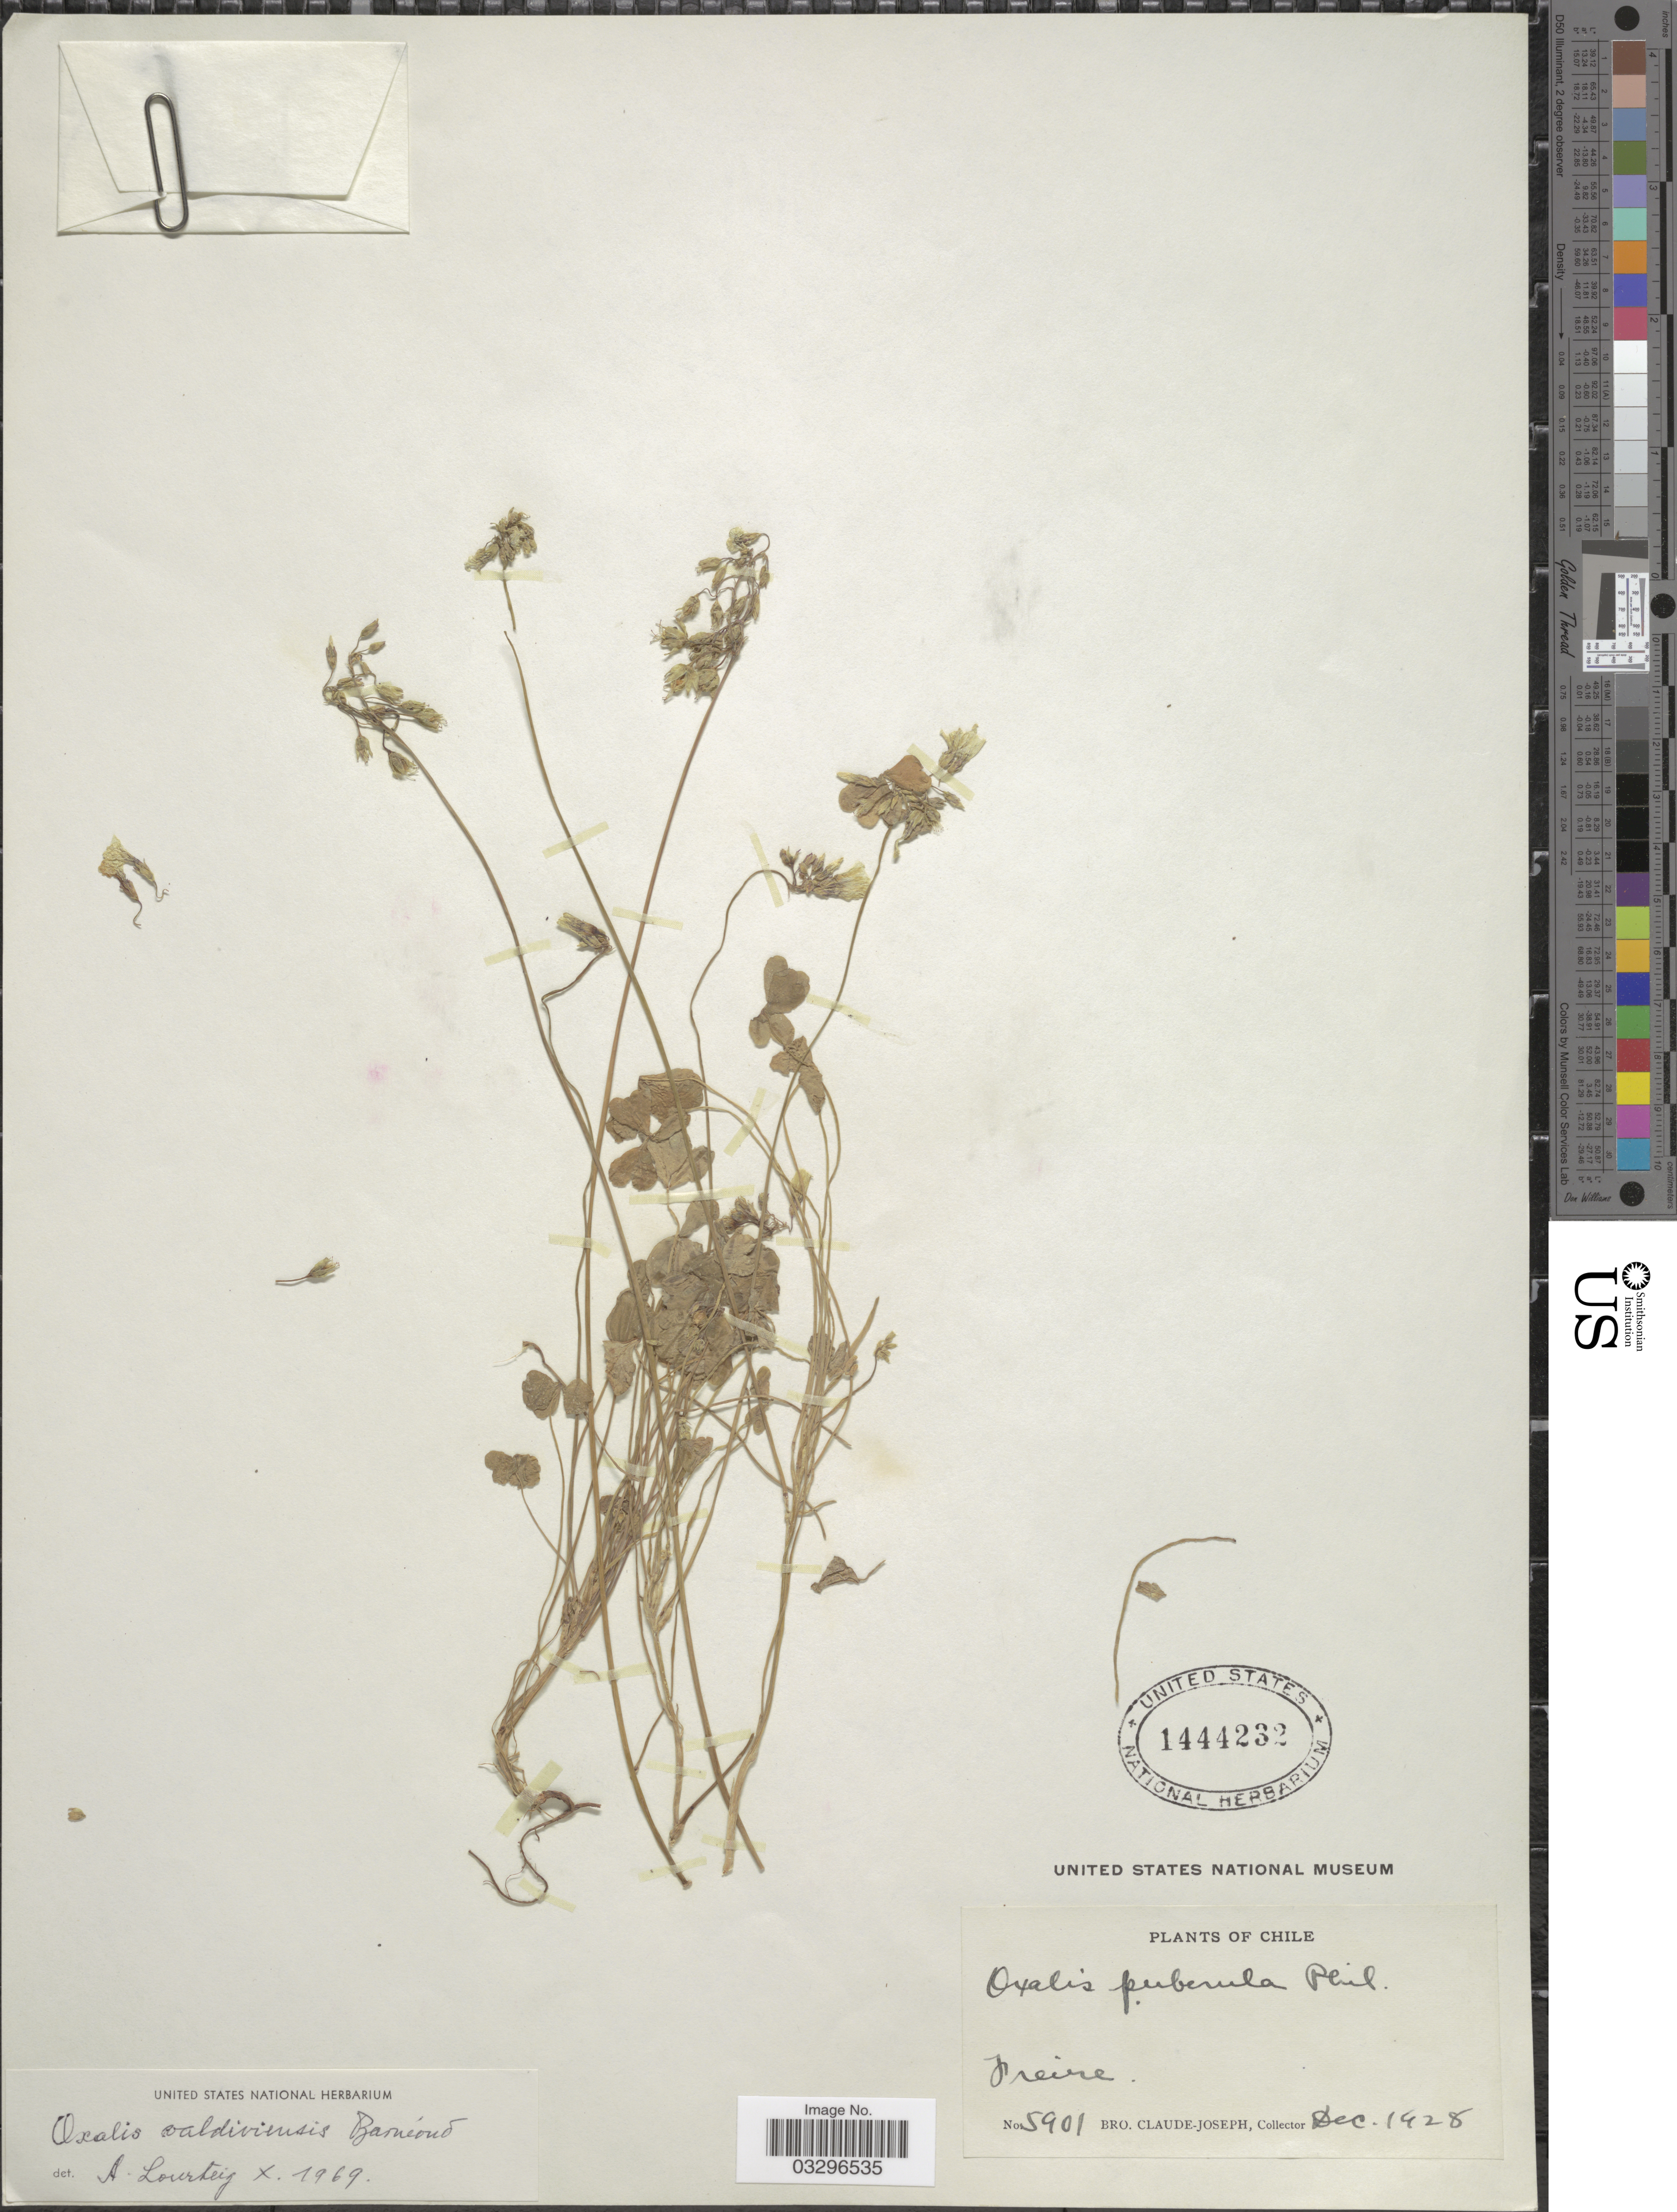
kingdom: Plantae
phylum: Tracheophyta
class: Magnoliopsida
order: Oxalidales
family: Oxalidaceae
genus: Oxalis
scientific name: Oxalis valdiviensis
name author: Barnéoud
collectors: Bro. Claude-Joseph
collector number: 5901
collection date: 1928-12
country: Chile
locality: Freire.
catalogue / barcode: US 1444232